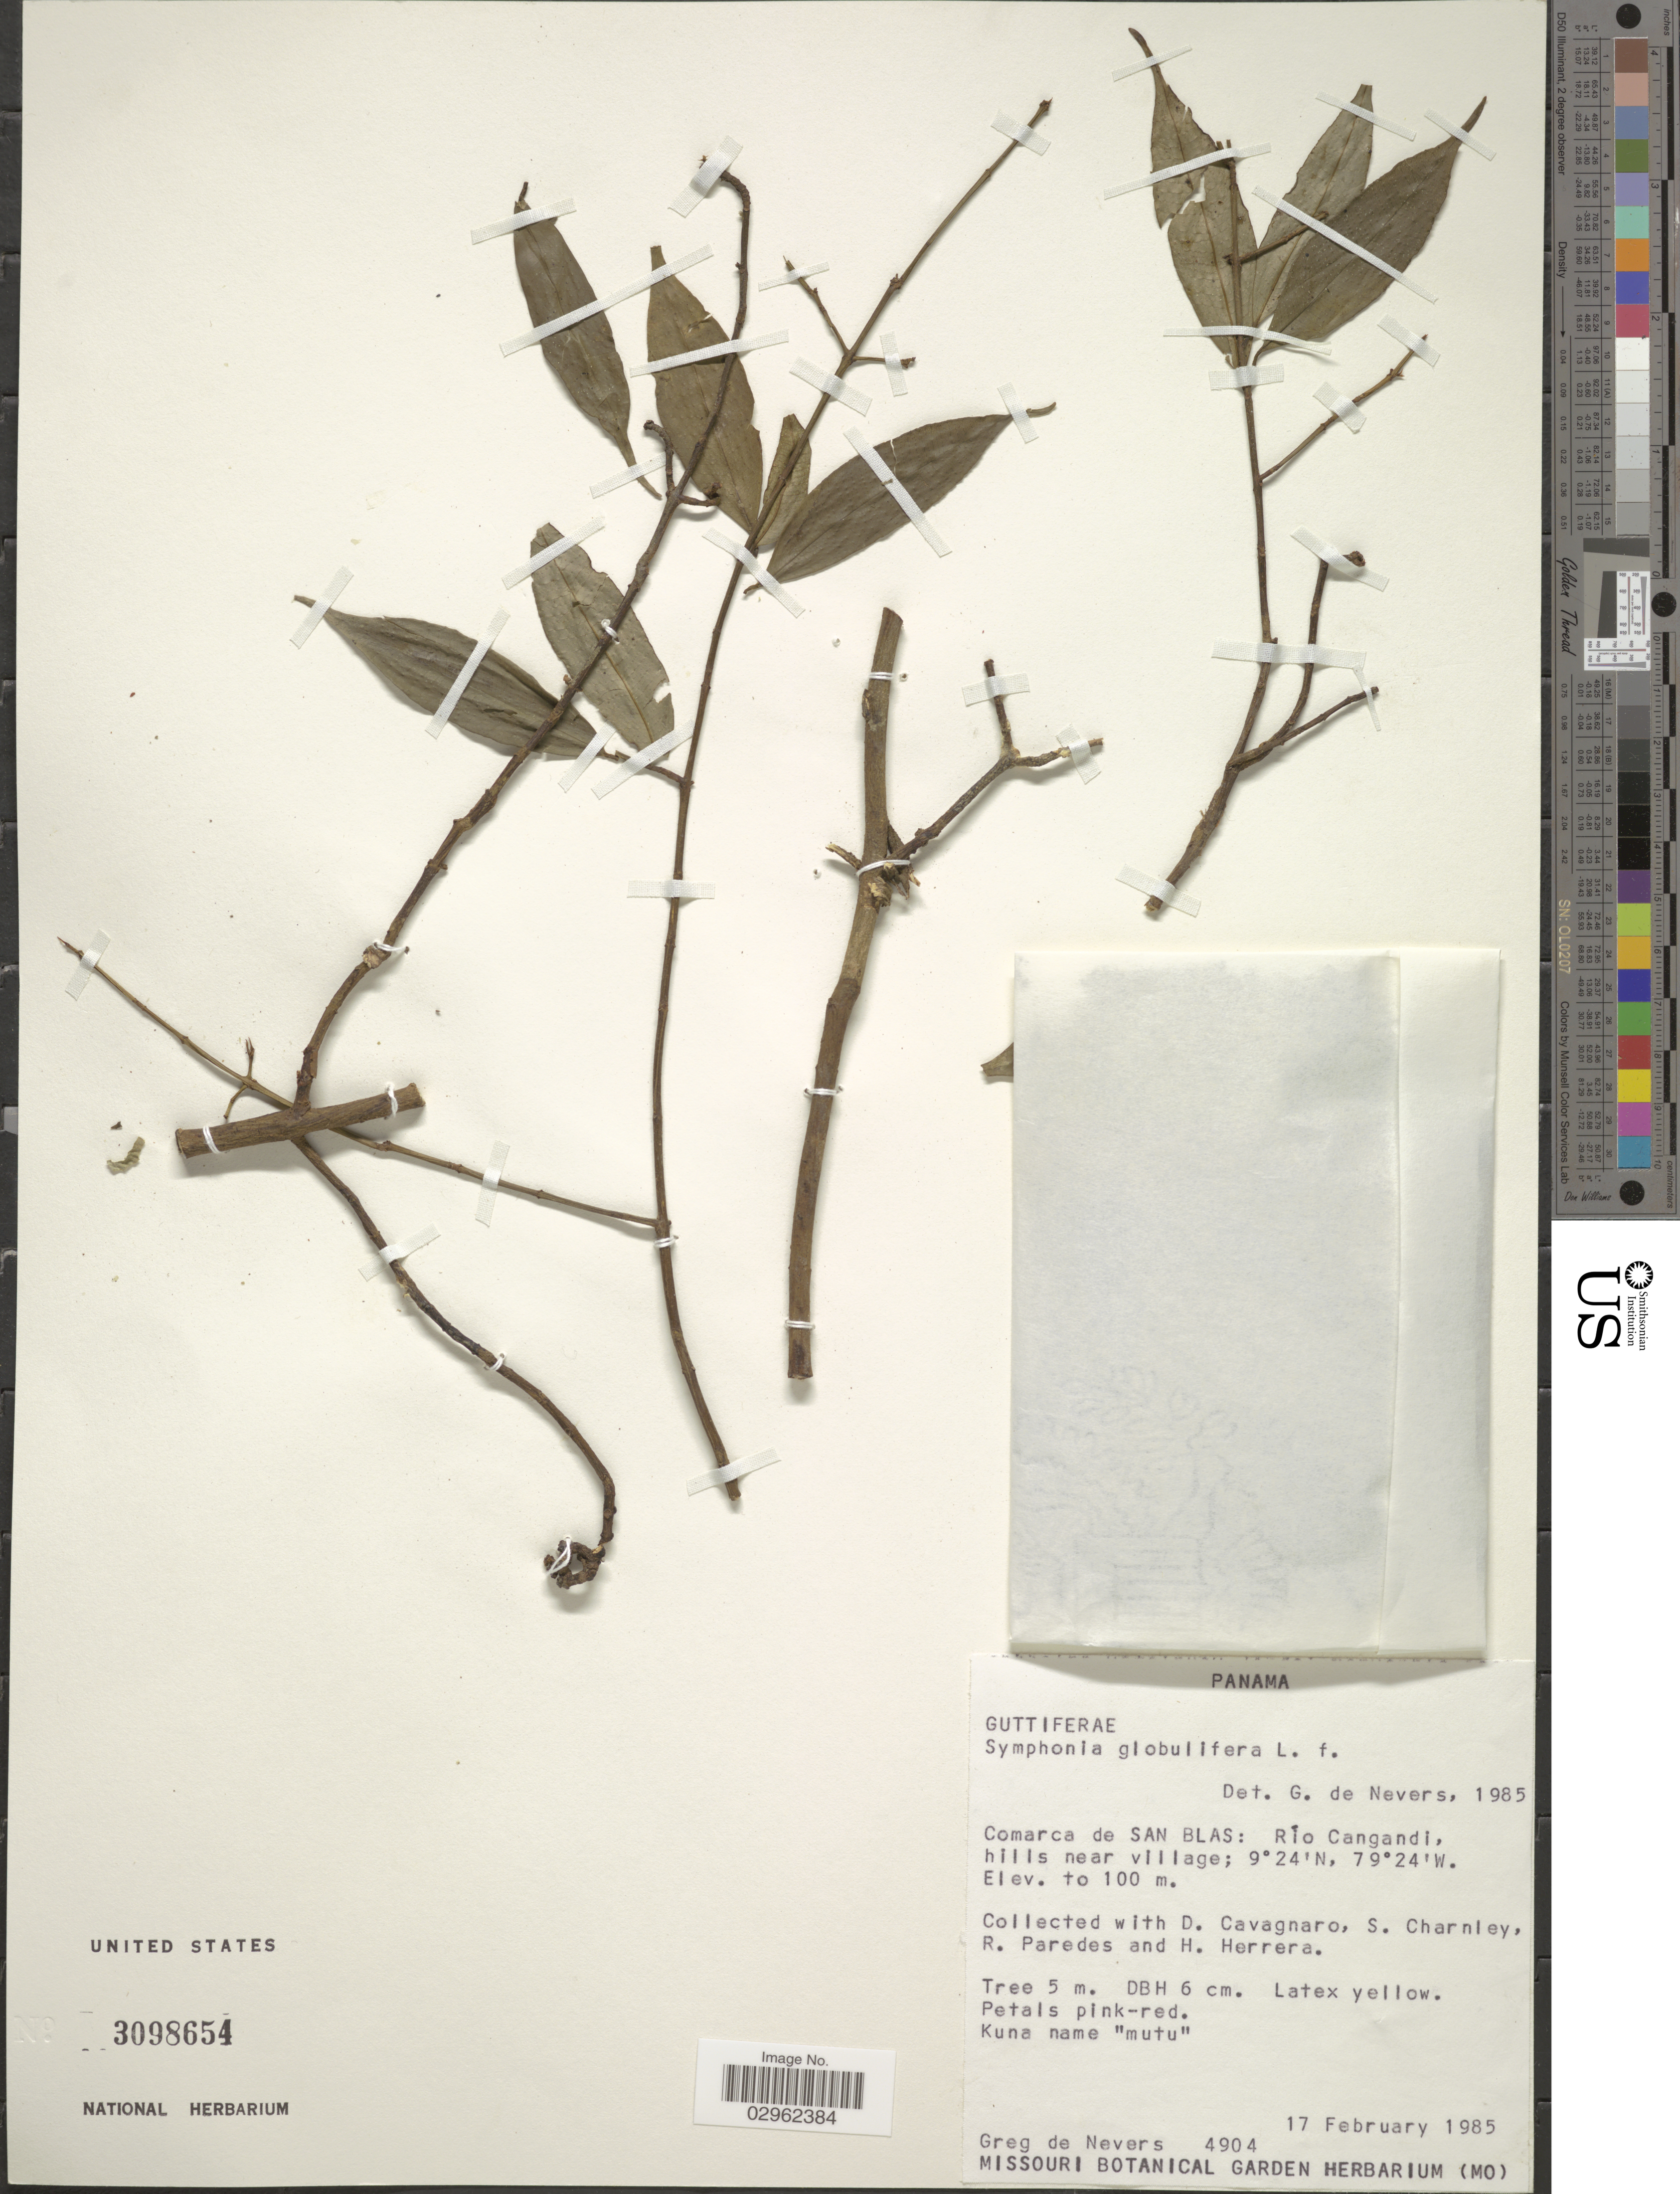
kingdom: Plantae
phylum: Tracheophyta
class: Magnoliopsida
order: Malpighiales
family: Clusiaceae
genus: Symphonia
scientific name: Symphonia globulifera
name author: L. f.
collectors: G. C. de Nevers, D. Cavagnaro, S. Charnely, R. Paredes & H. Herrera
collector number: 4904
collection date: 1985-02-17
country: Panama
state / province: Kuna Yala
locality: Comarca de San Blas: Río Cangandi, hills near village.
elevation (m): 100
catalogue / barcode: US 3098654